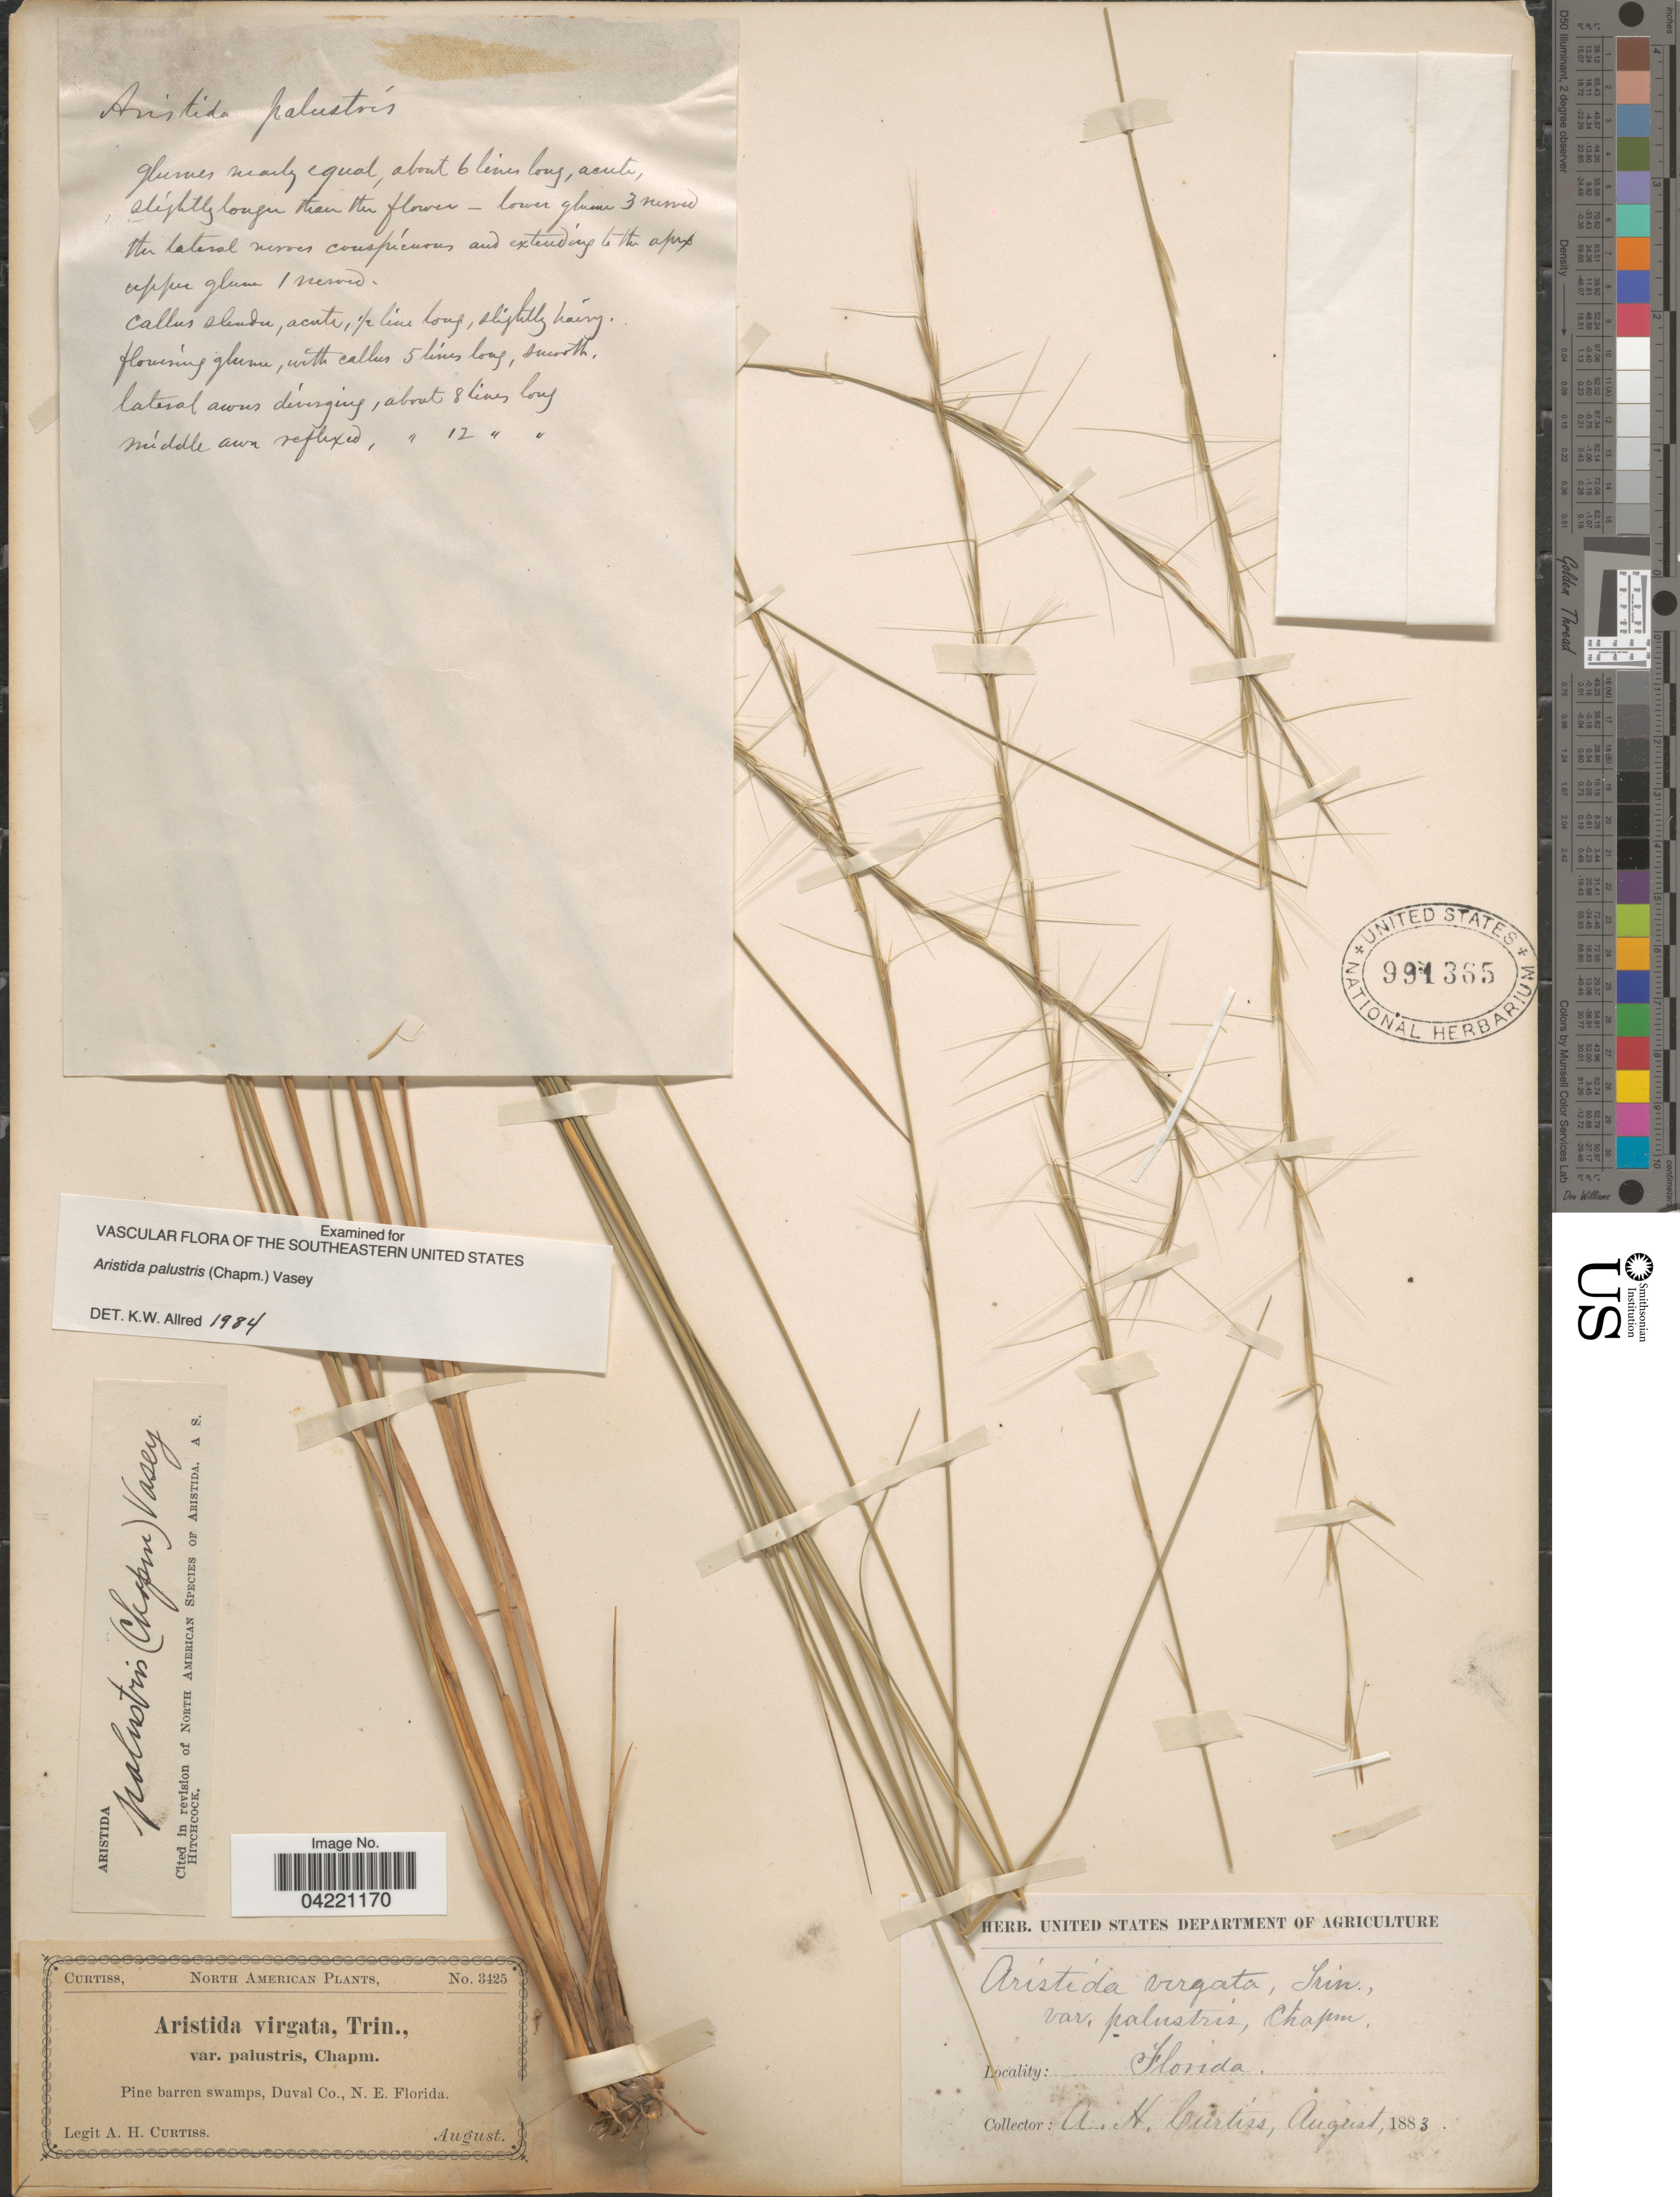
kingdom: Plantae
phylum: Tracheophyta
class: Liliopsida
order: Poales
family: Poaceae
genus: Aristida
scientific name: Aristida palustris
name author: (Chapm.) Vasey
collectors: A. H. Curtiss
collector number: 3425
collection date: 1883-08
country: United States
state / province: Florida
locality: Pine barrens swamps, Duval Co., N.E. Florida.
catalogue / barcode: US 991365